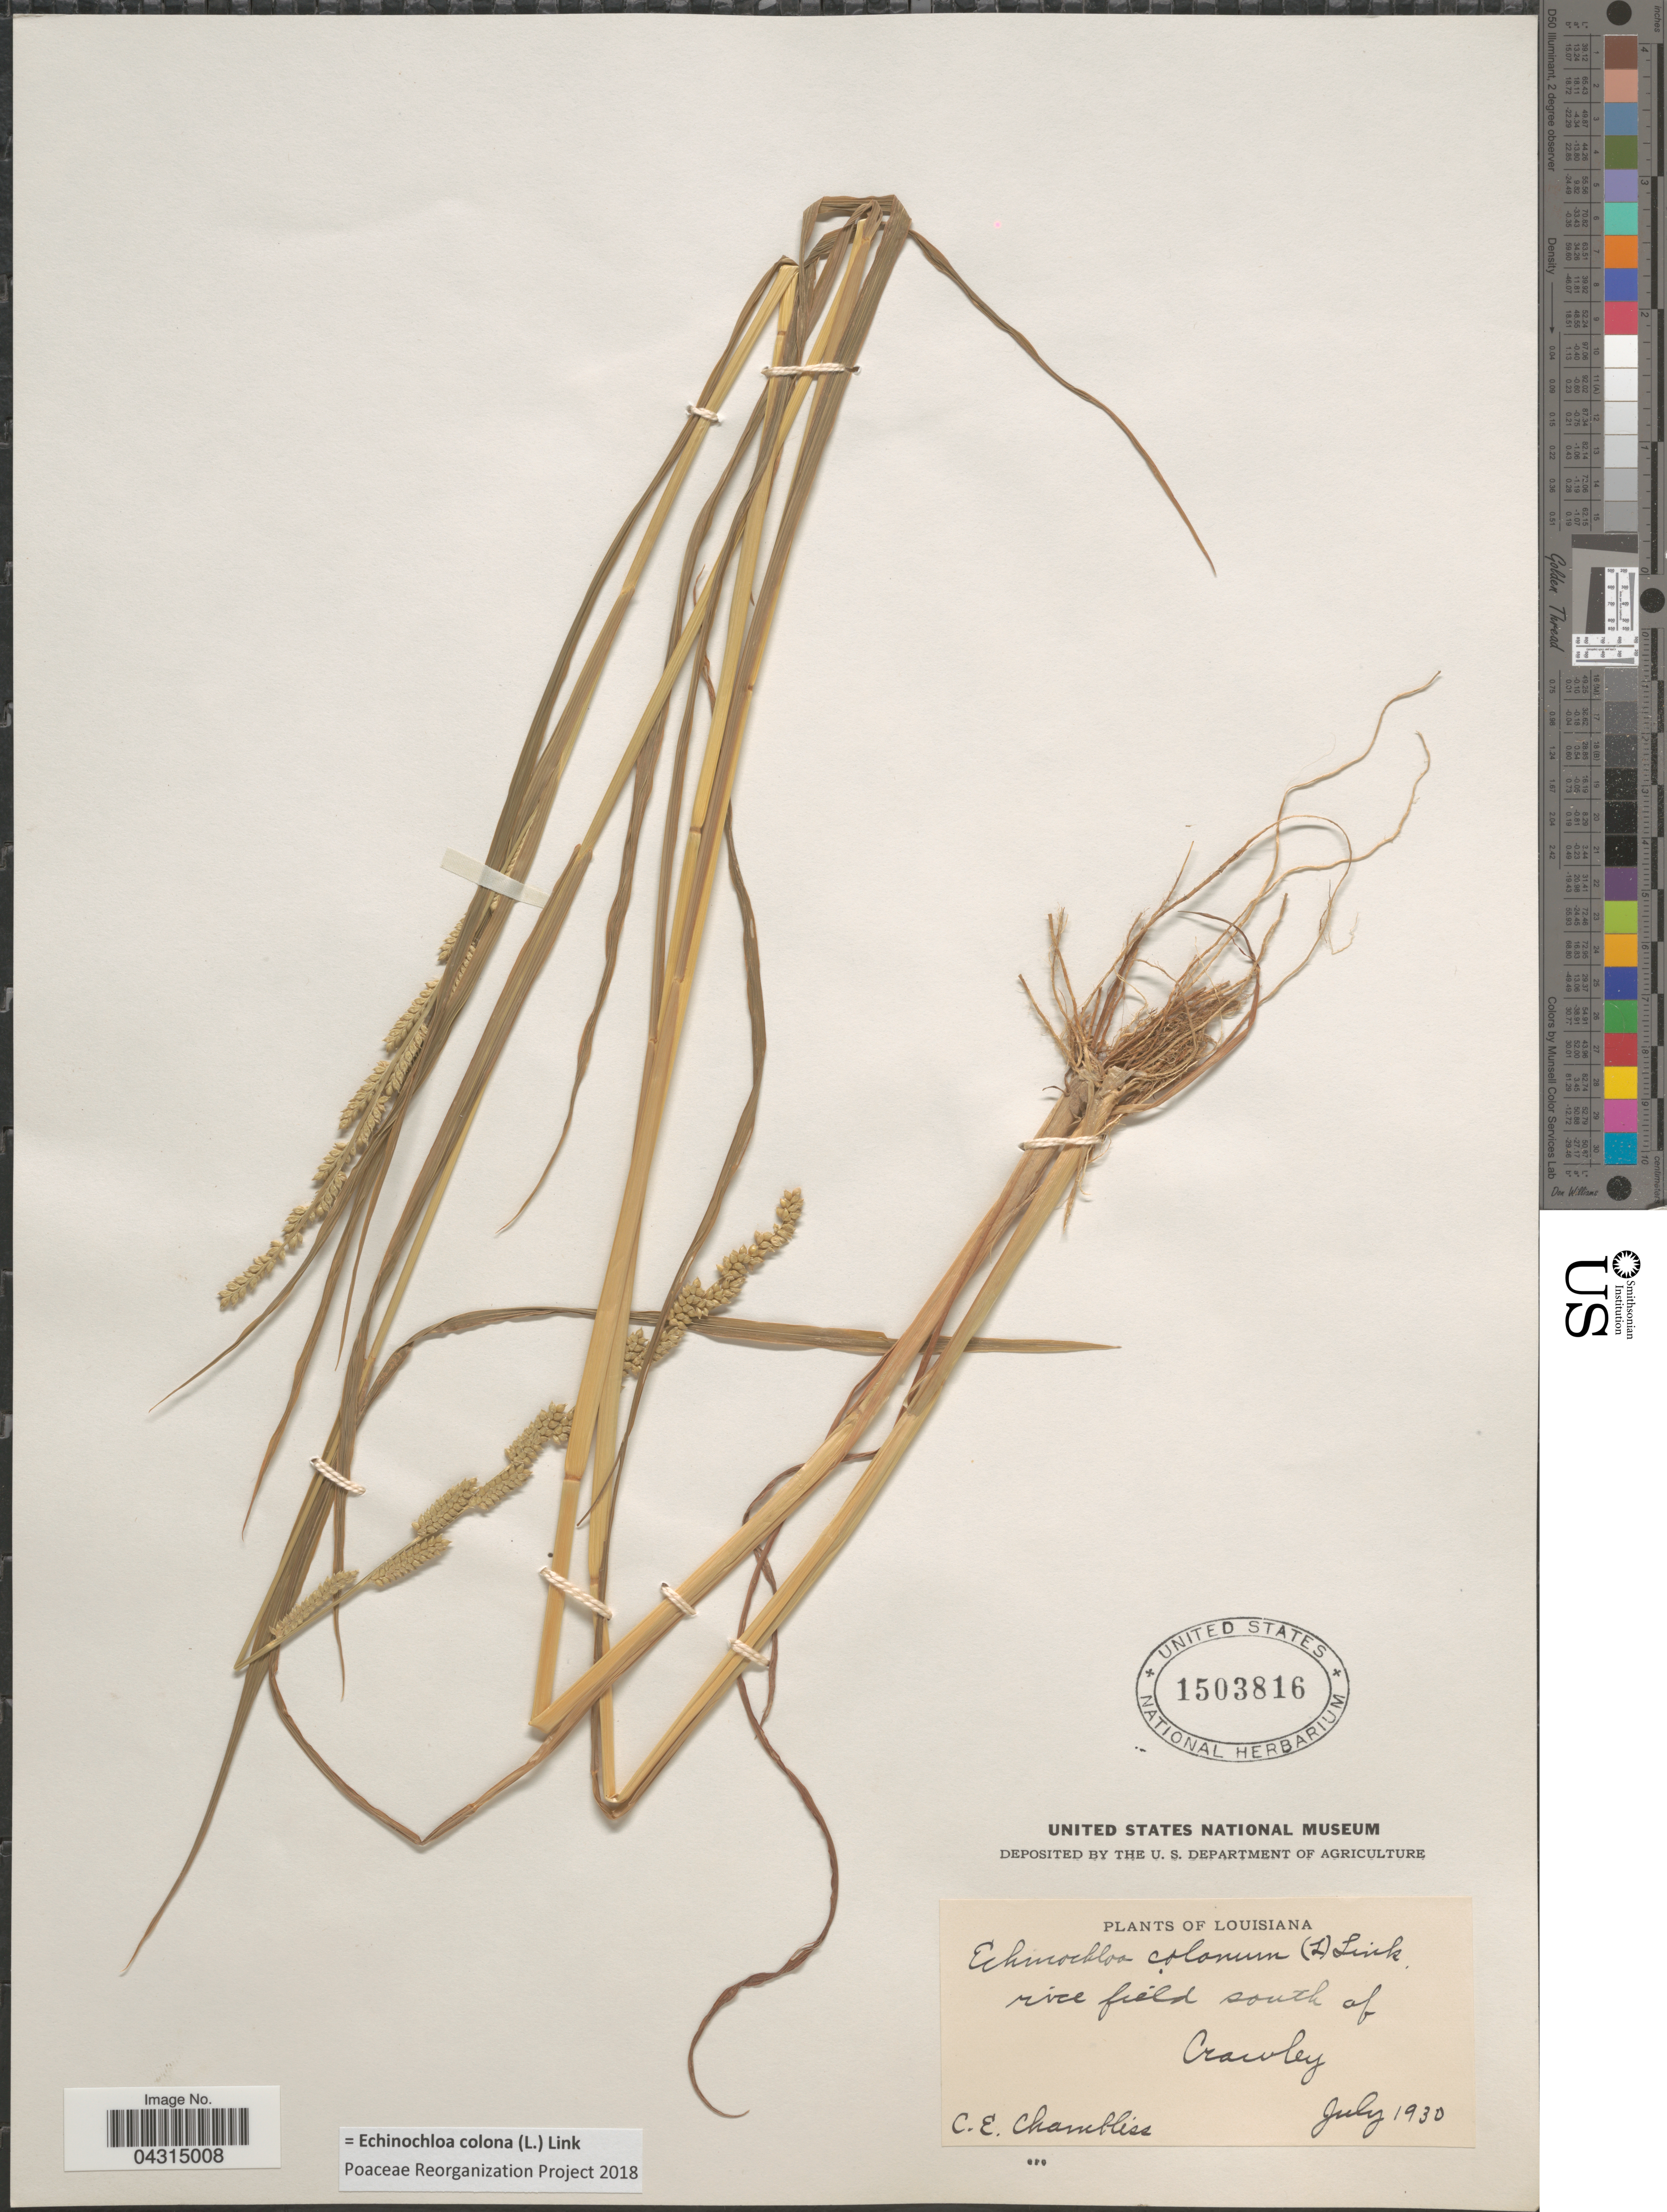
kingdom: Plantae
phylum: Tracheophyta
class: Liliopsida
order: Poales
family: Poaceae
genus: Echinochloa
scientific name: Echinochloa colona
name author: (L.) Link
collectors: C. Chambliss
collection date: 1930-07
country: United States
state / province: Louisiana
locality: Rice field south of Crawley.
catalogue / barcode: US 1503816